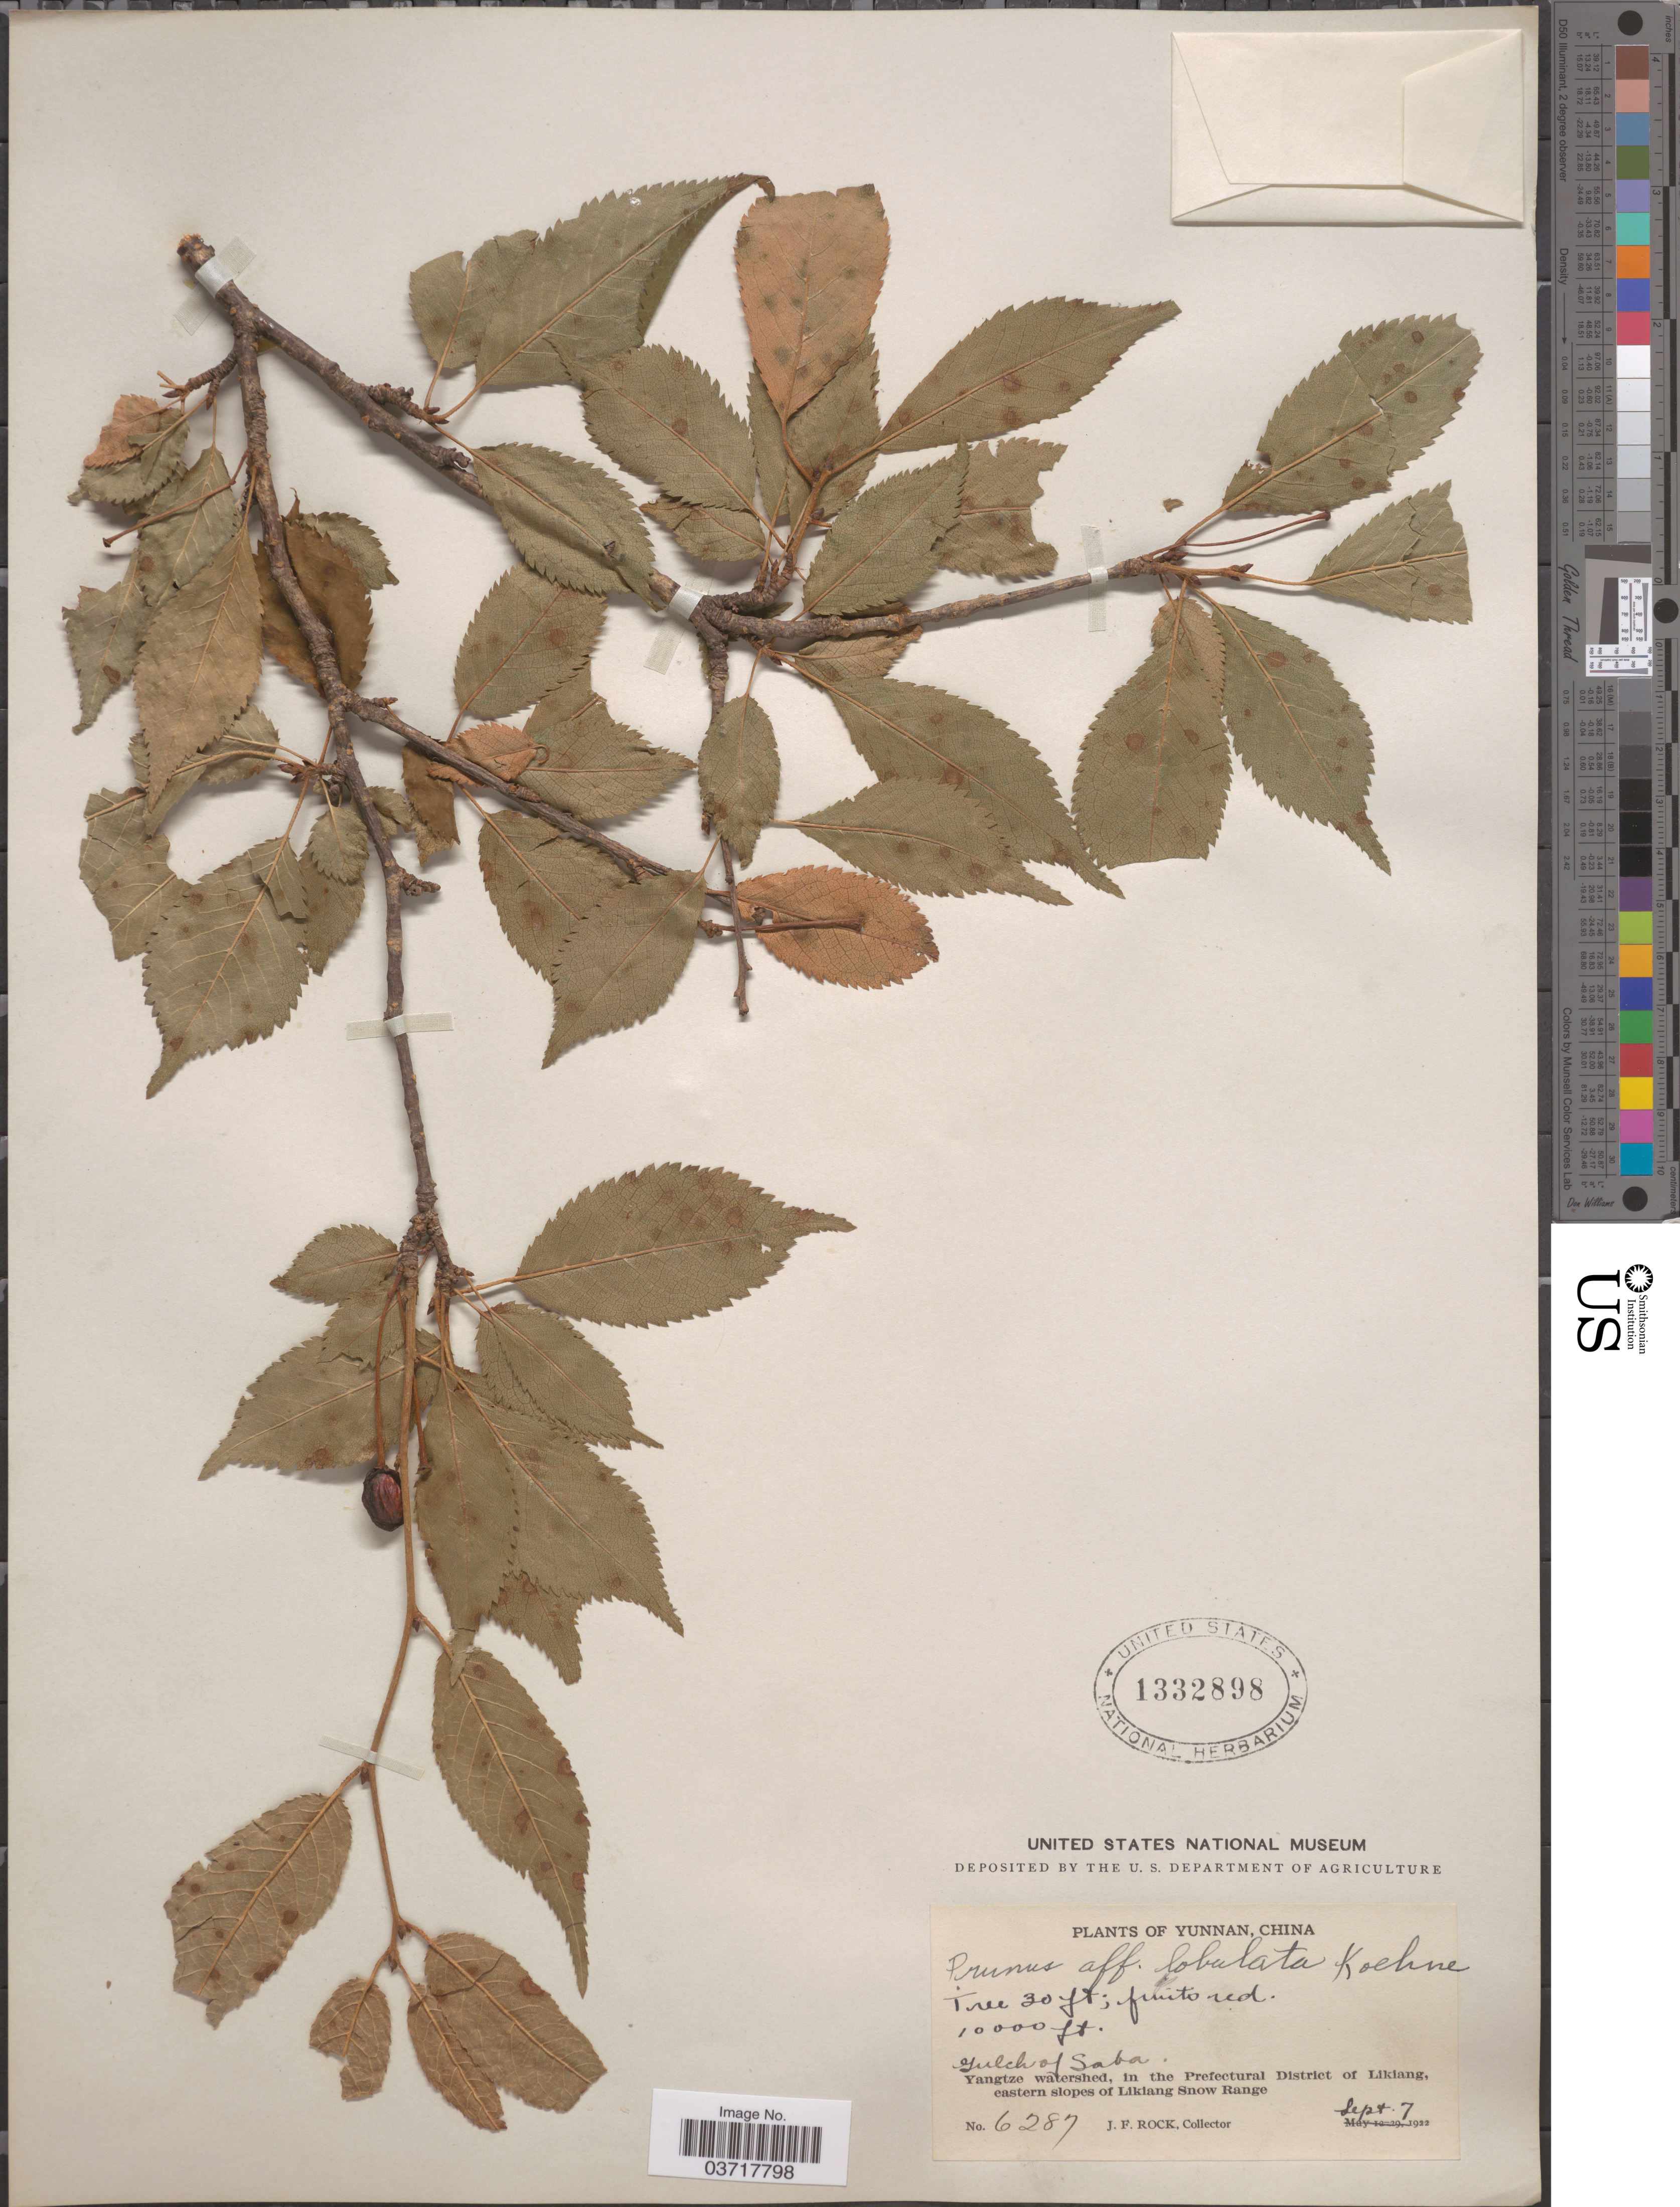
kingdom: Plantae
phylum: Tracheophyta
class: Magnoliopsida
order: Rosales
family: Rosaceae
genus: Prunus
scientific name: Prunus lobulata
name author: Koehne in Sarg.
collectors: J. Rock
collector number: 6287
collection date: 1922-09-07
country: China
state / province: Yunnan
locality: Gulch of Saba. Yangtze watershed, in the Prefectural District of Likiang, eastern slopes of Likiang Snow Range.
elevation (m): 3048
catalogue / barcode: US 1332898